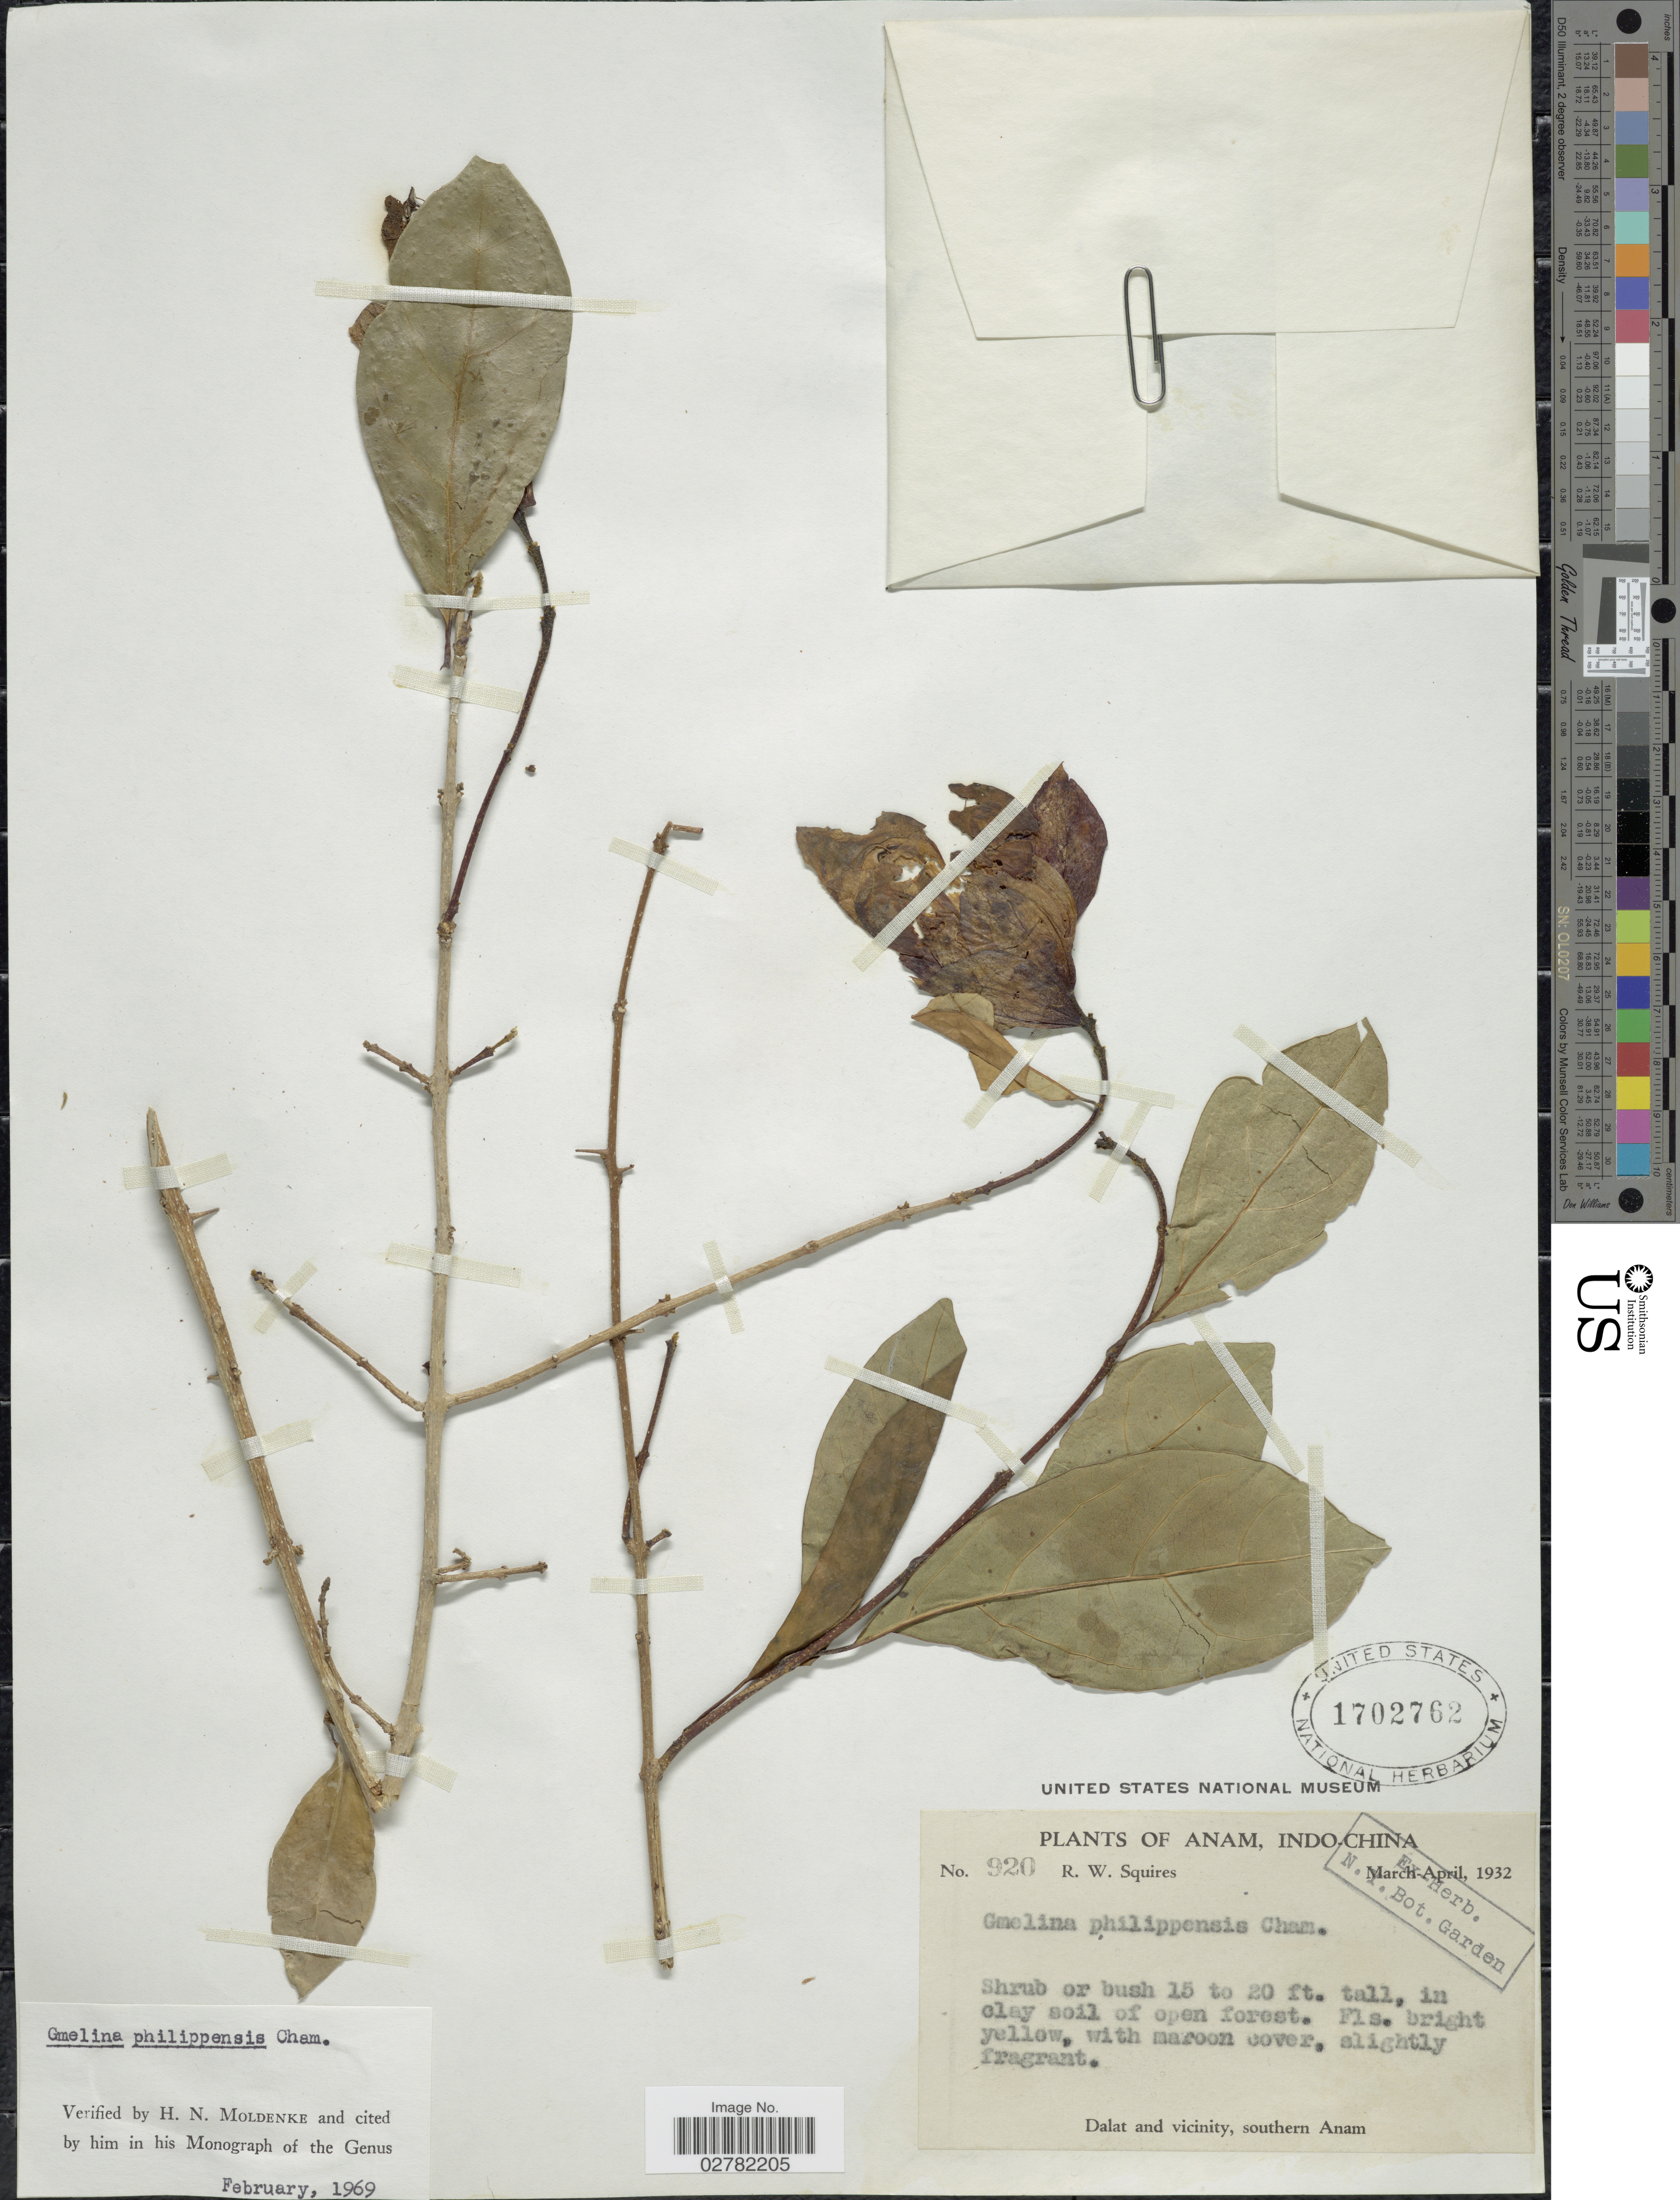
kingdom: Plantae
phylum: Tracheophyta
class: Magnoliopsida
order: Lamiales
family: Lamiaceae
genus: Gmelina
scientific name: Gmelina philippensis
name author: Cham.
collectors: R. Squires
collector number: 920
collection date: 1932-03/1932-04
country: Vietnam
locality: Anam, Indo-China. Dalat and vicinity, southern Anam.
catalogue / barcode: US 1702762